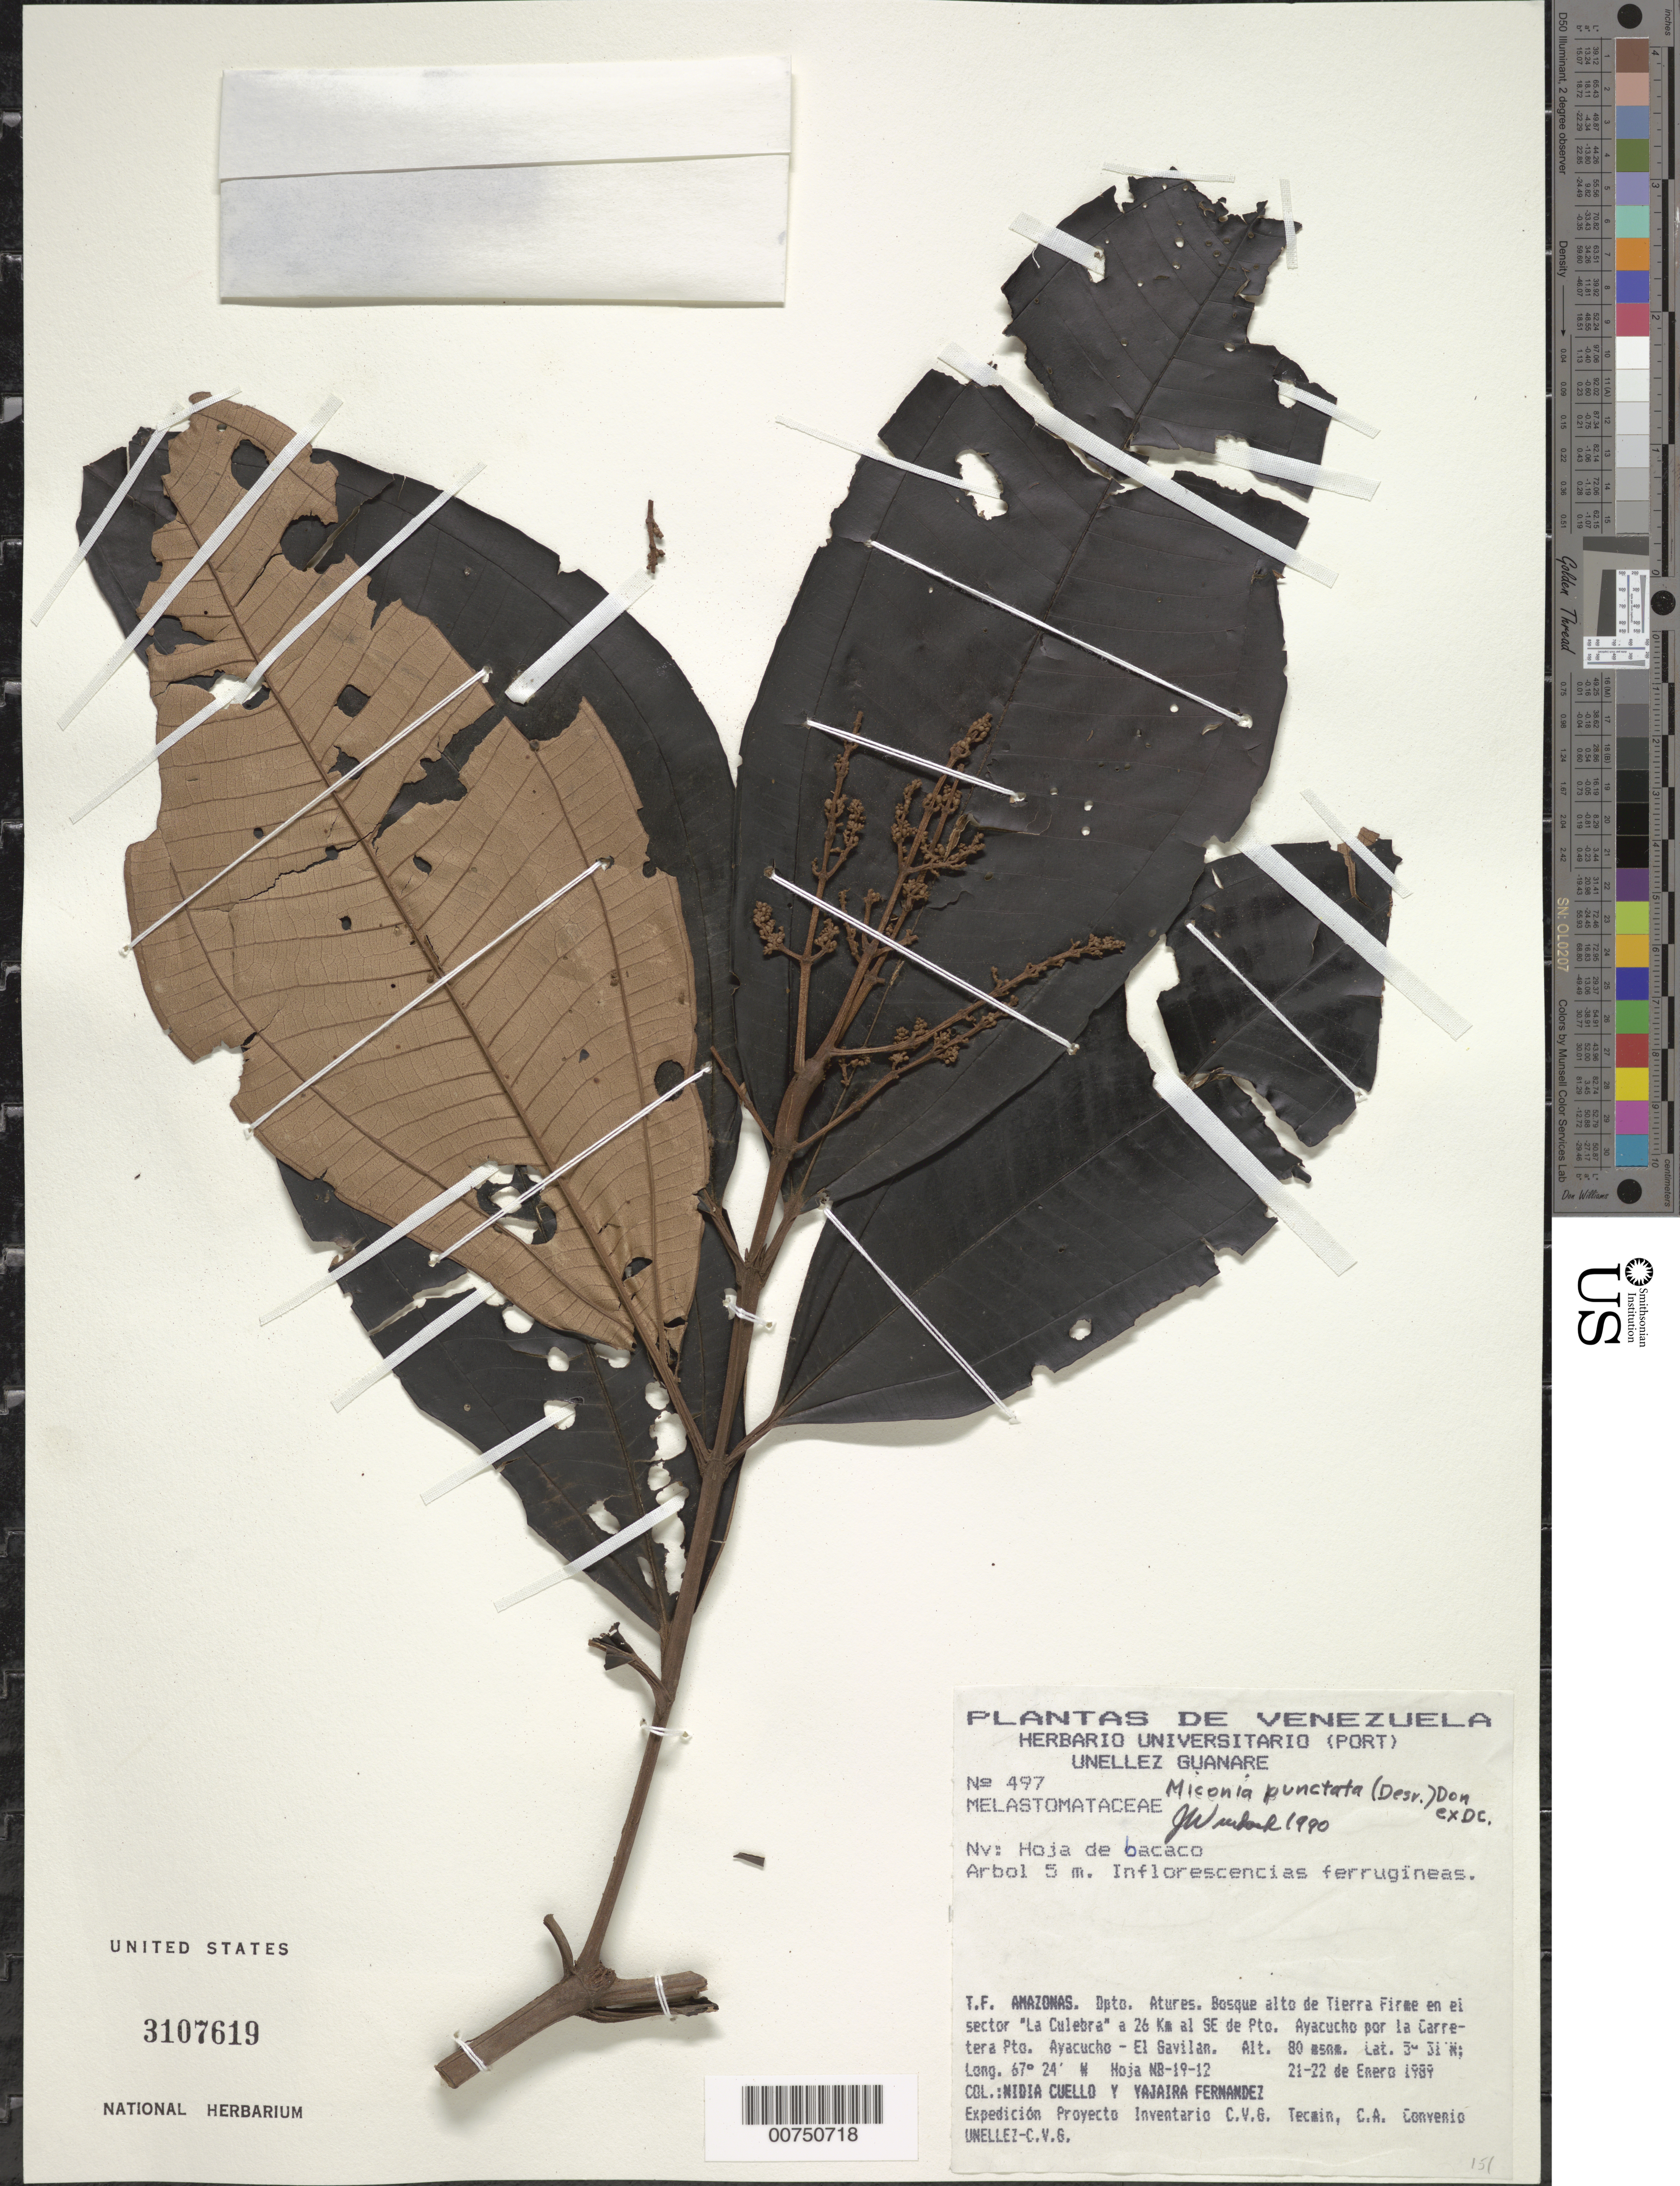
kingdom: Plantae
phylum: Tracheophyta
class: Magnoliopsida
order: Myrtales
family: Melastomataceae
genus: Miconia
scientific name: Miconia punctata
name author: (Desr.) D. Don ex DC.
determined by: Wurdack, John J., (US), US (UNITED STATES)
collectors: N. L. Cuello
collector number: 497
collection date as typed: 21-Jan-89 to 22-Jan-89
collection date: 1989-01-21/1989-01-22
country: Venezuela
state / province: Amazonas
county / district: Atures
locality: Sector "La Culebra" a 26 km SE Pto. Ayacucho por la carretera Pto Ayacucho - El Gavilan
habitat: Bosque alto de tierra firme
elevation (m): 80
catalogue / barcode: US 3107619